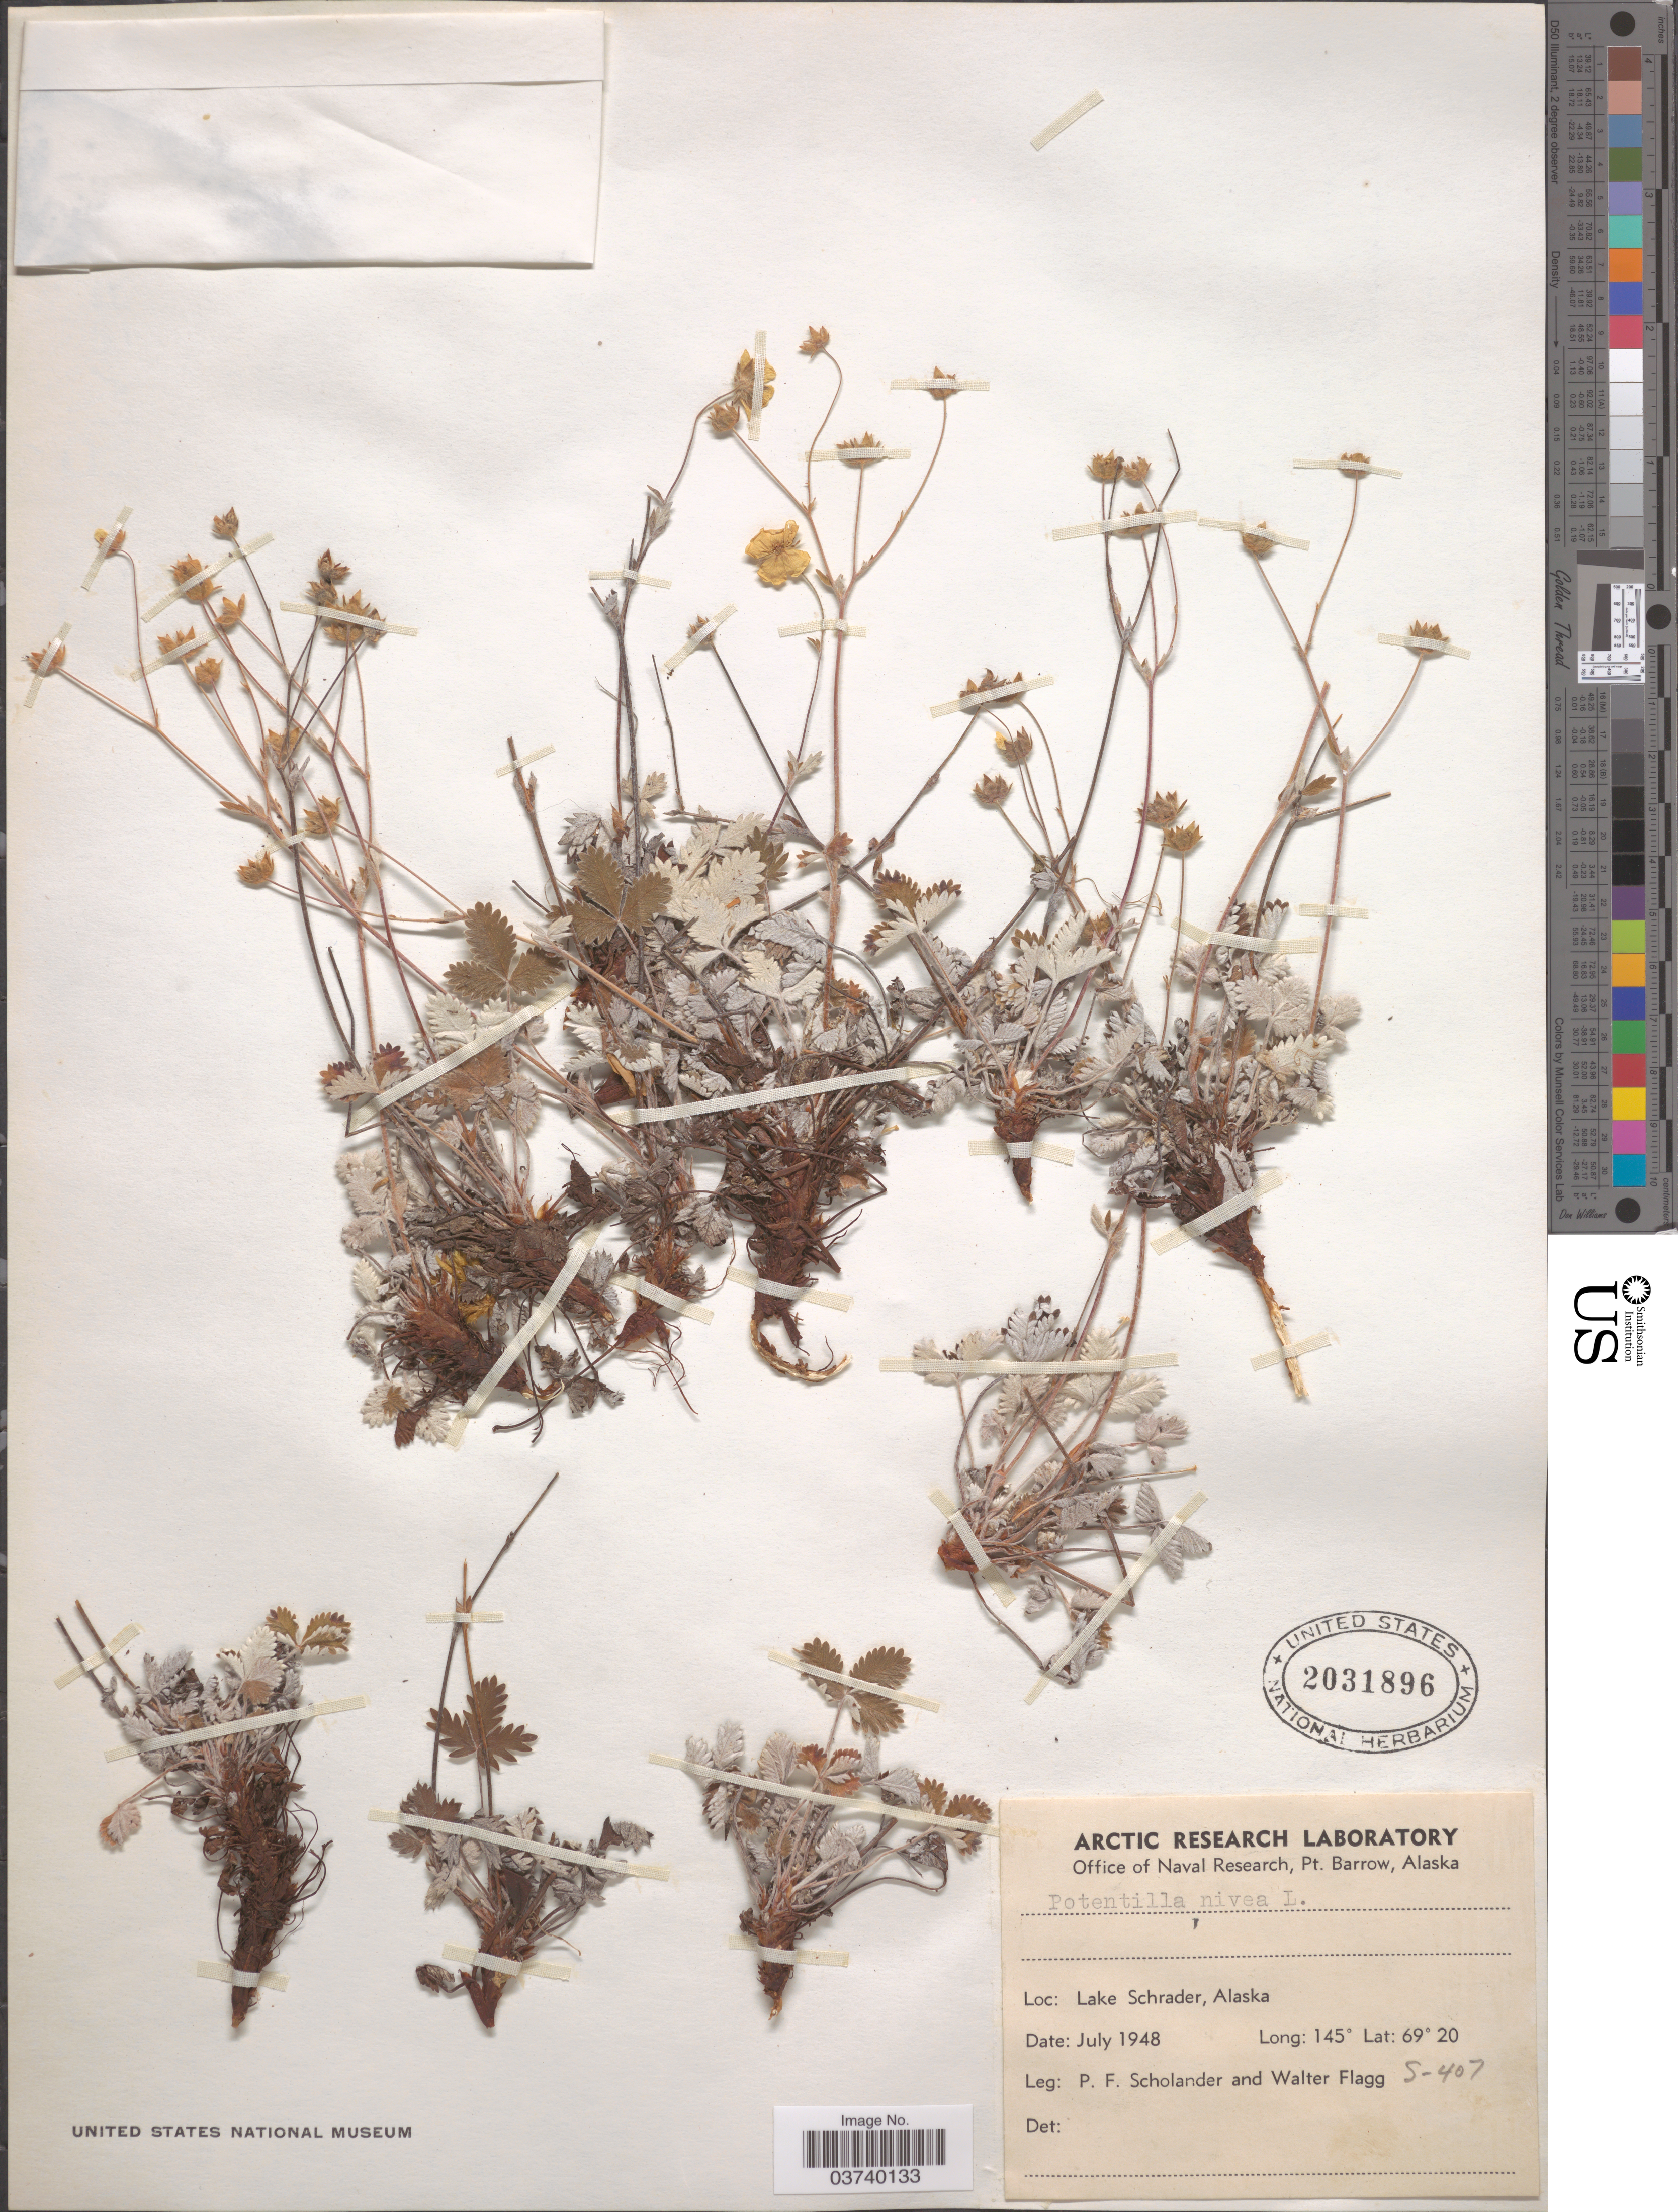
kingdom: Plantae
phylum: Tracheophyta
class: Magnoliopsida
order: Rosales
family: Rosaceae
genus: Potentilla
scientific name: Potentilla nivea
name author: L.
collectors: P. Scholander & W. Flagg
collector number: S-407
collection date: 1948-07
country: United States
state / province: Alaska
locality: Lake Schrader.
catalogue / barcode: US 2031896